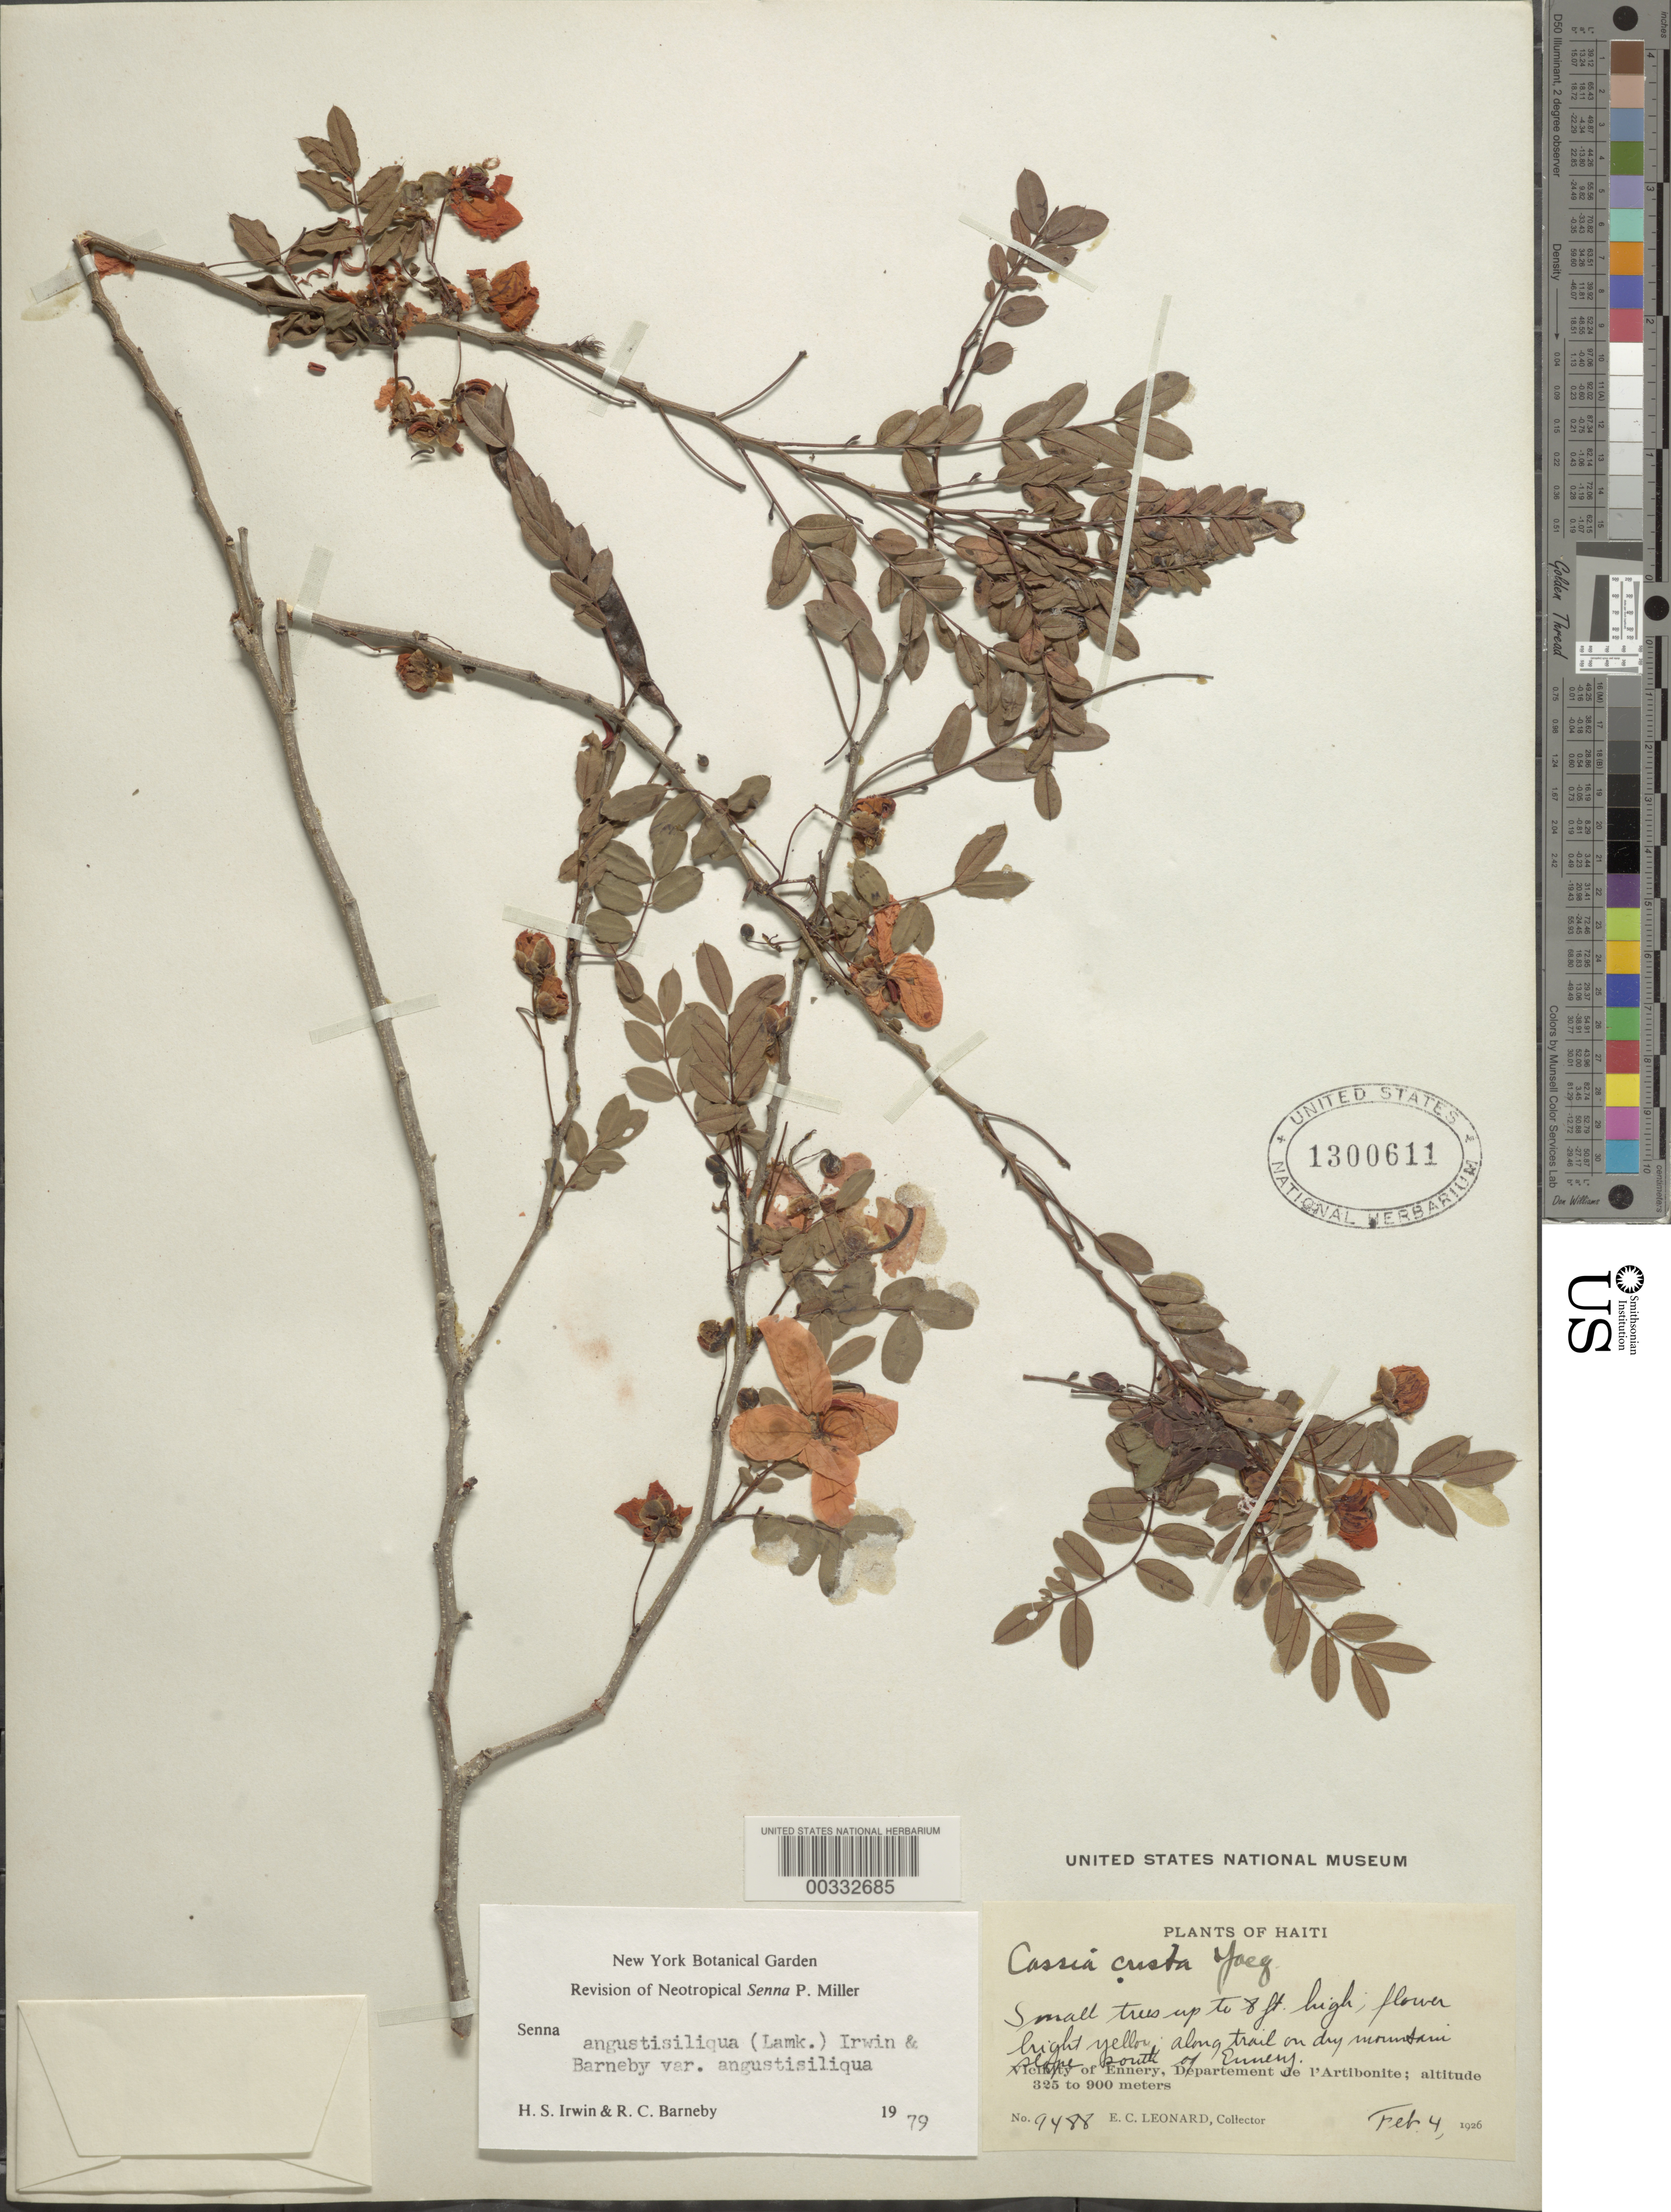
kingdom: Plantae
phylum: Tracheophyta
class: Magnoliopsida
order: Fabales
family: Fabaceae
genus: Senna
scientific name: Senna angustisiliqua var. angustisiliqua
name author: (Lam.) H.S. Irwin & Barneby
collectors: E. C. Leonard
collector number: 9488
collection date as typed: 04 Feb 1926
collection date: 1926-02-04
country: Haiti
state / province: Artibonite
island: Hispaniola Island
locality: S of ennery; vicinity of ennery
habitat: Along trail on dry mountain slope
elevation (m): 325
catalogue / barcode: US 1300611